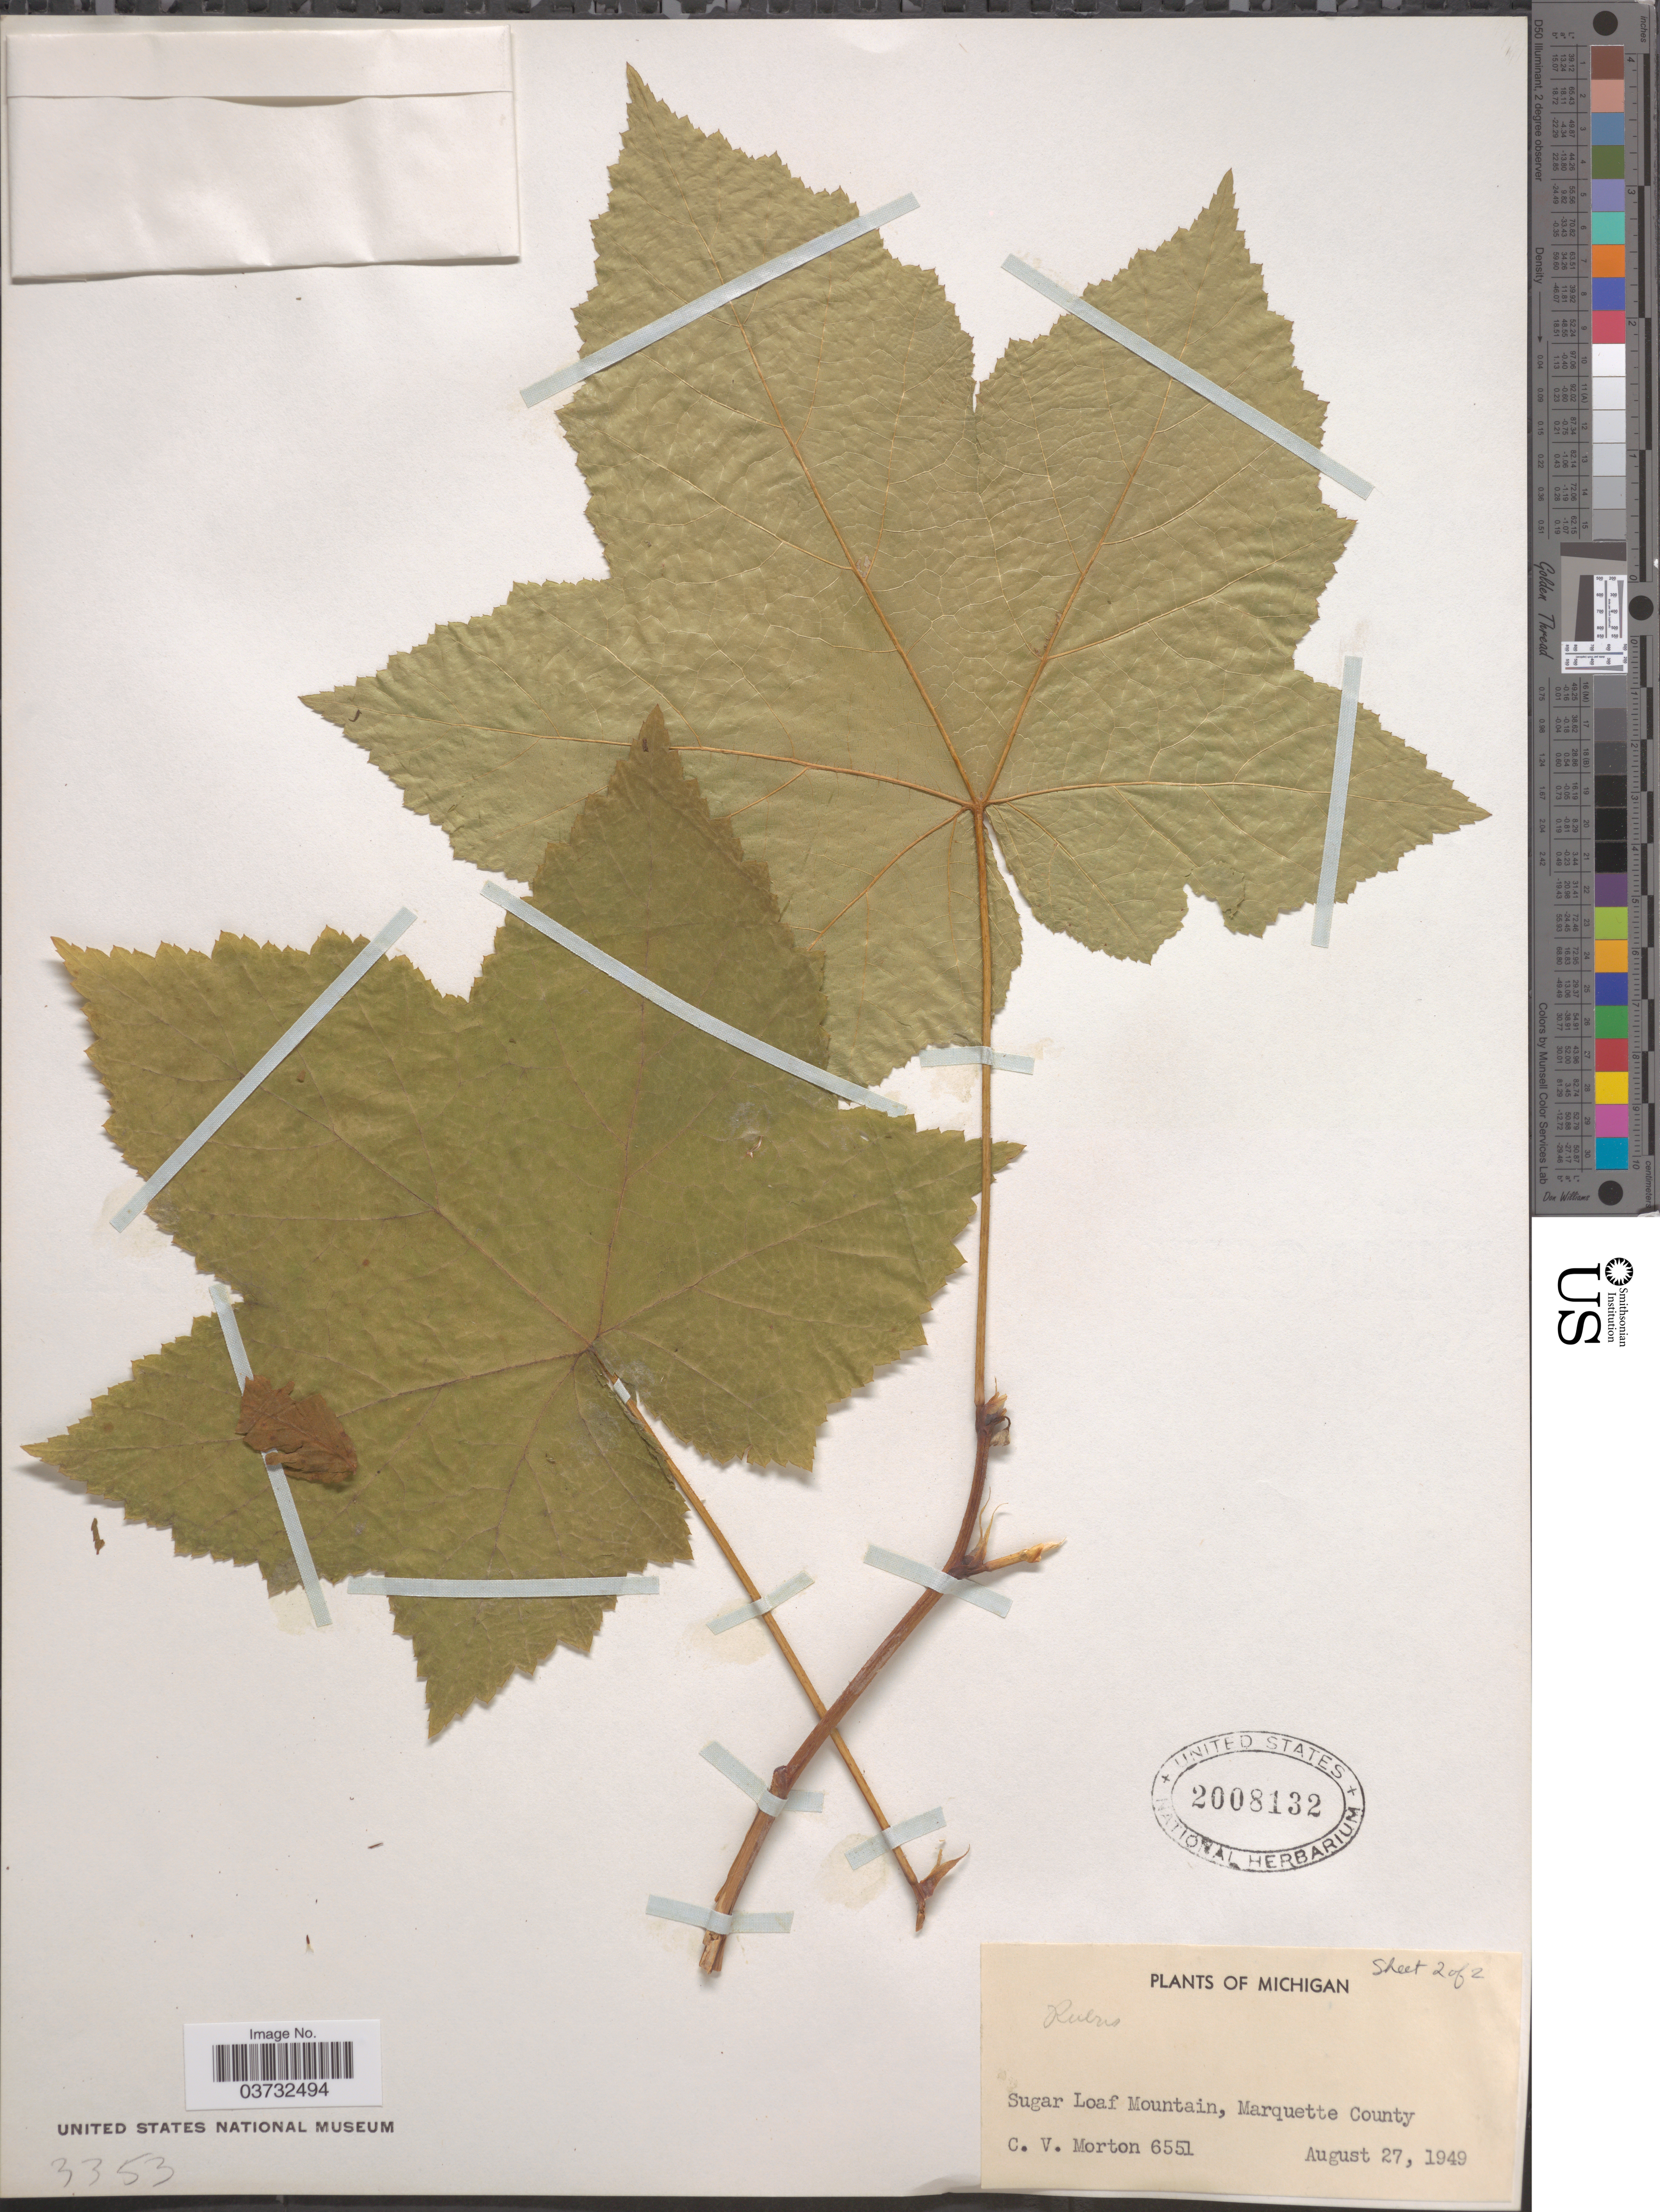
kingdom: Plantae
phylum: Tracheophyta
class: Magnoliopsida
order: Rosales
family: Rosaceae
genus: Rubus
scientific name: Rubus sp.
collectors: C. V. Morton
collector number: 6551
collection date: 1949-08-27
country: United States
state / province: Michigan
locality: Sugar Loaf Mountain, Marquette County.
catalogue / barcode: US 2008132